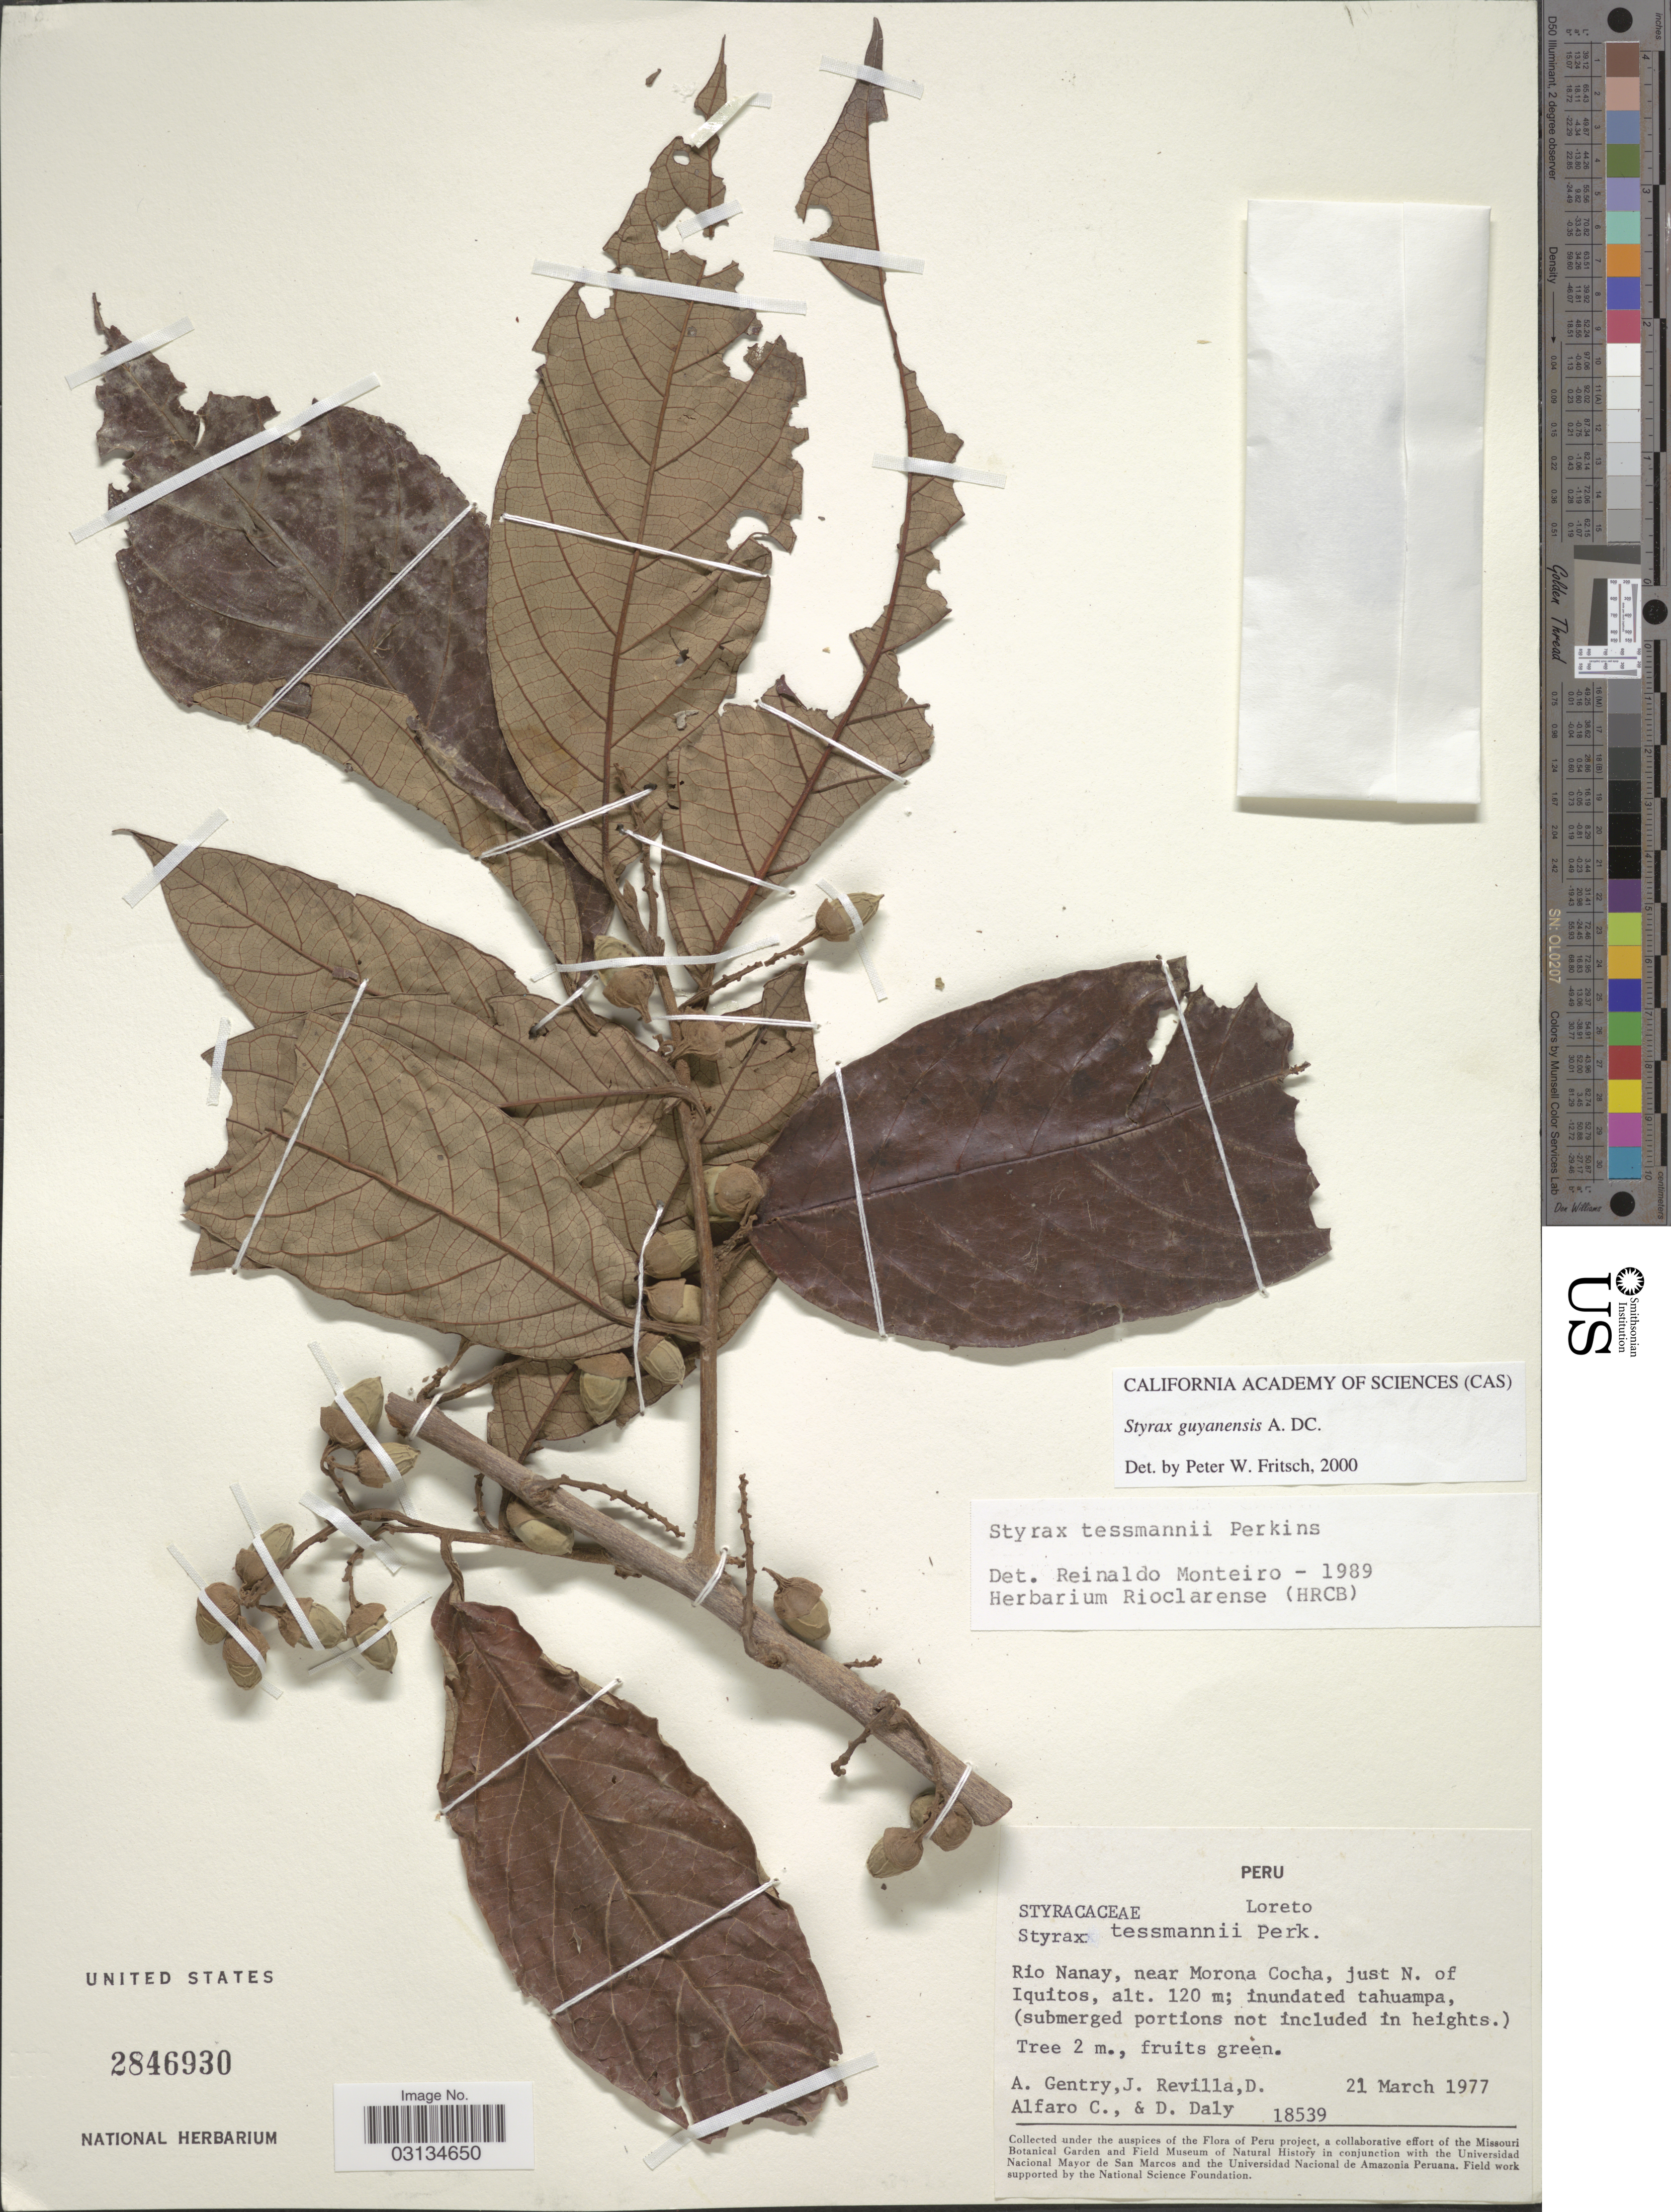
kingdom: Plantae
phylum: Tracheophyta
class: Magnoliopsida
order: Ericales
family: Styracaceae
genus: Styrax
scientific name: Styrax guyanensis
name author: A. DC.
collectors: A. H. Gentry, J. Revilla, D. Alfaro Castaneda & D. C. Daly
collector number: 18539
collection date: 1977-03-21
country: Peru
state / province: Loreto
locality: Rio Nanay, near Morona Cocha, just N. of Iquitos.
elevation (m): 120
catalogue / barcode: US 2846930